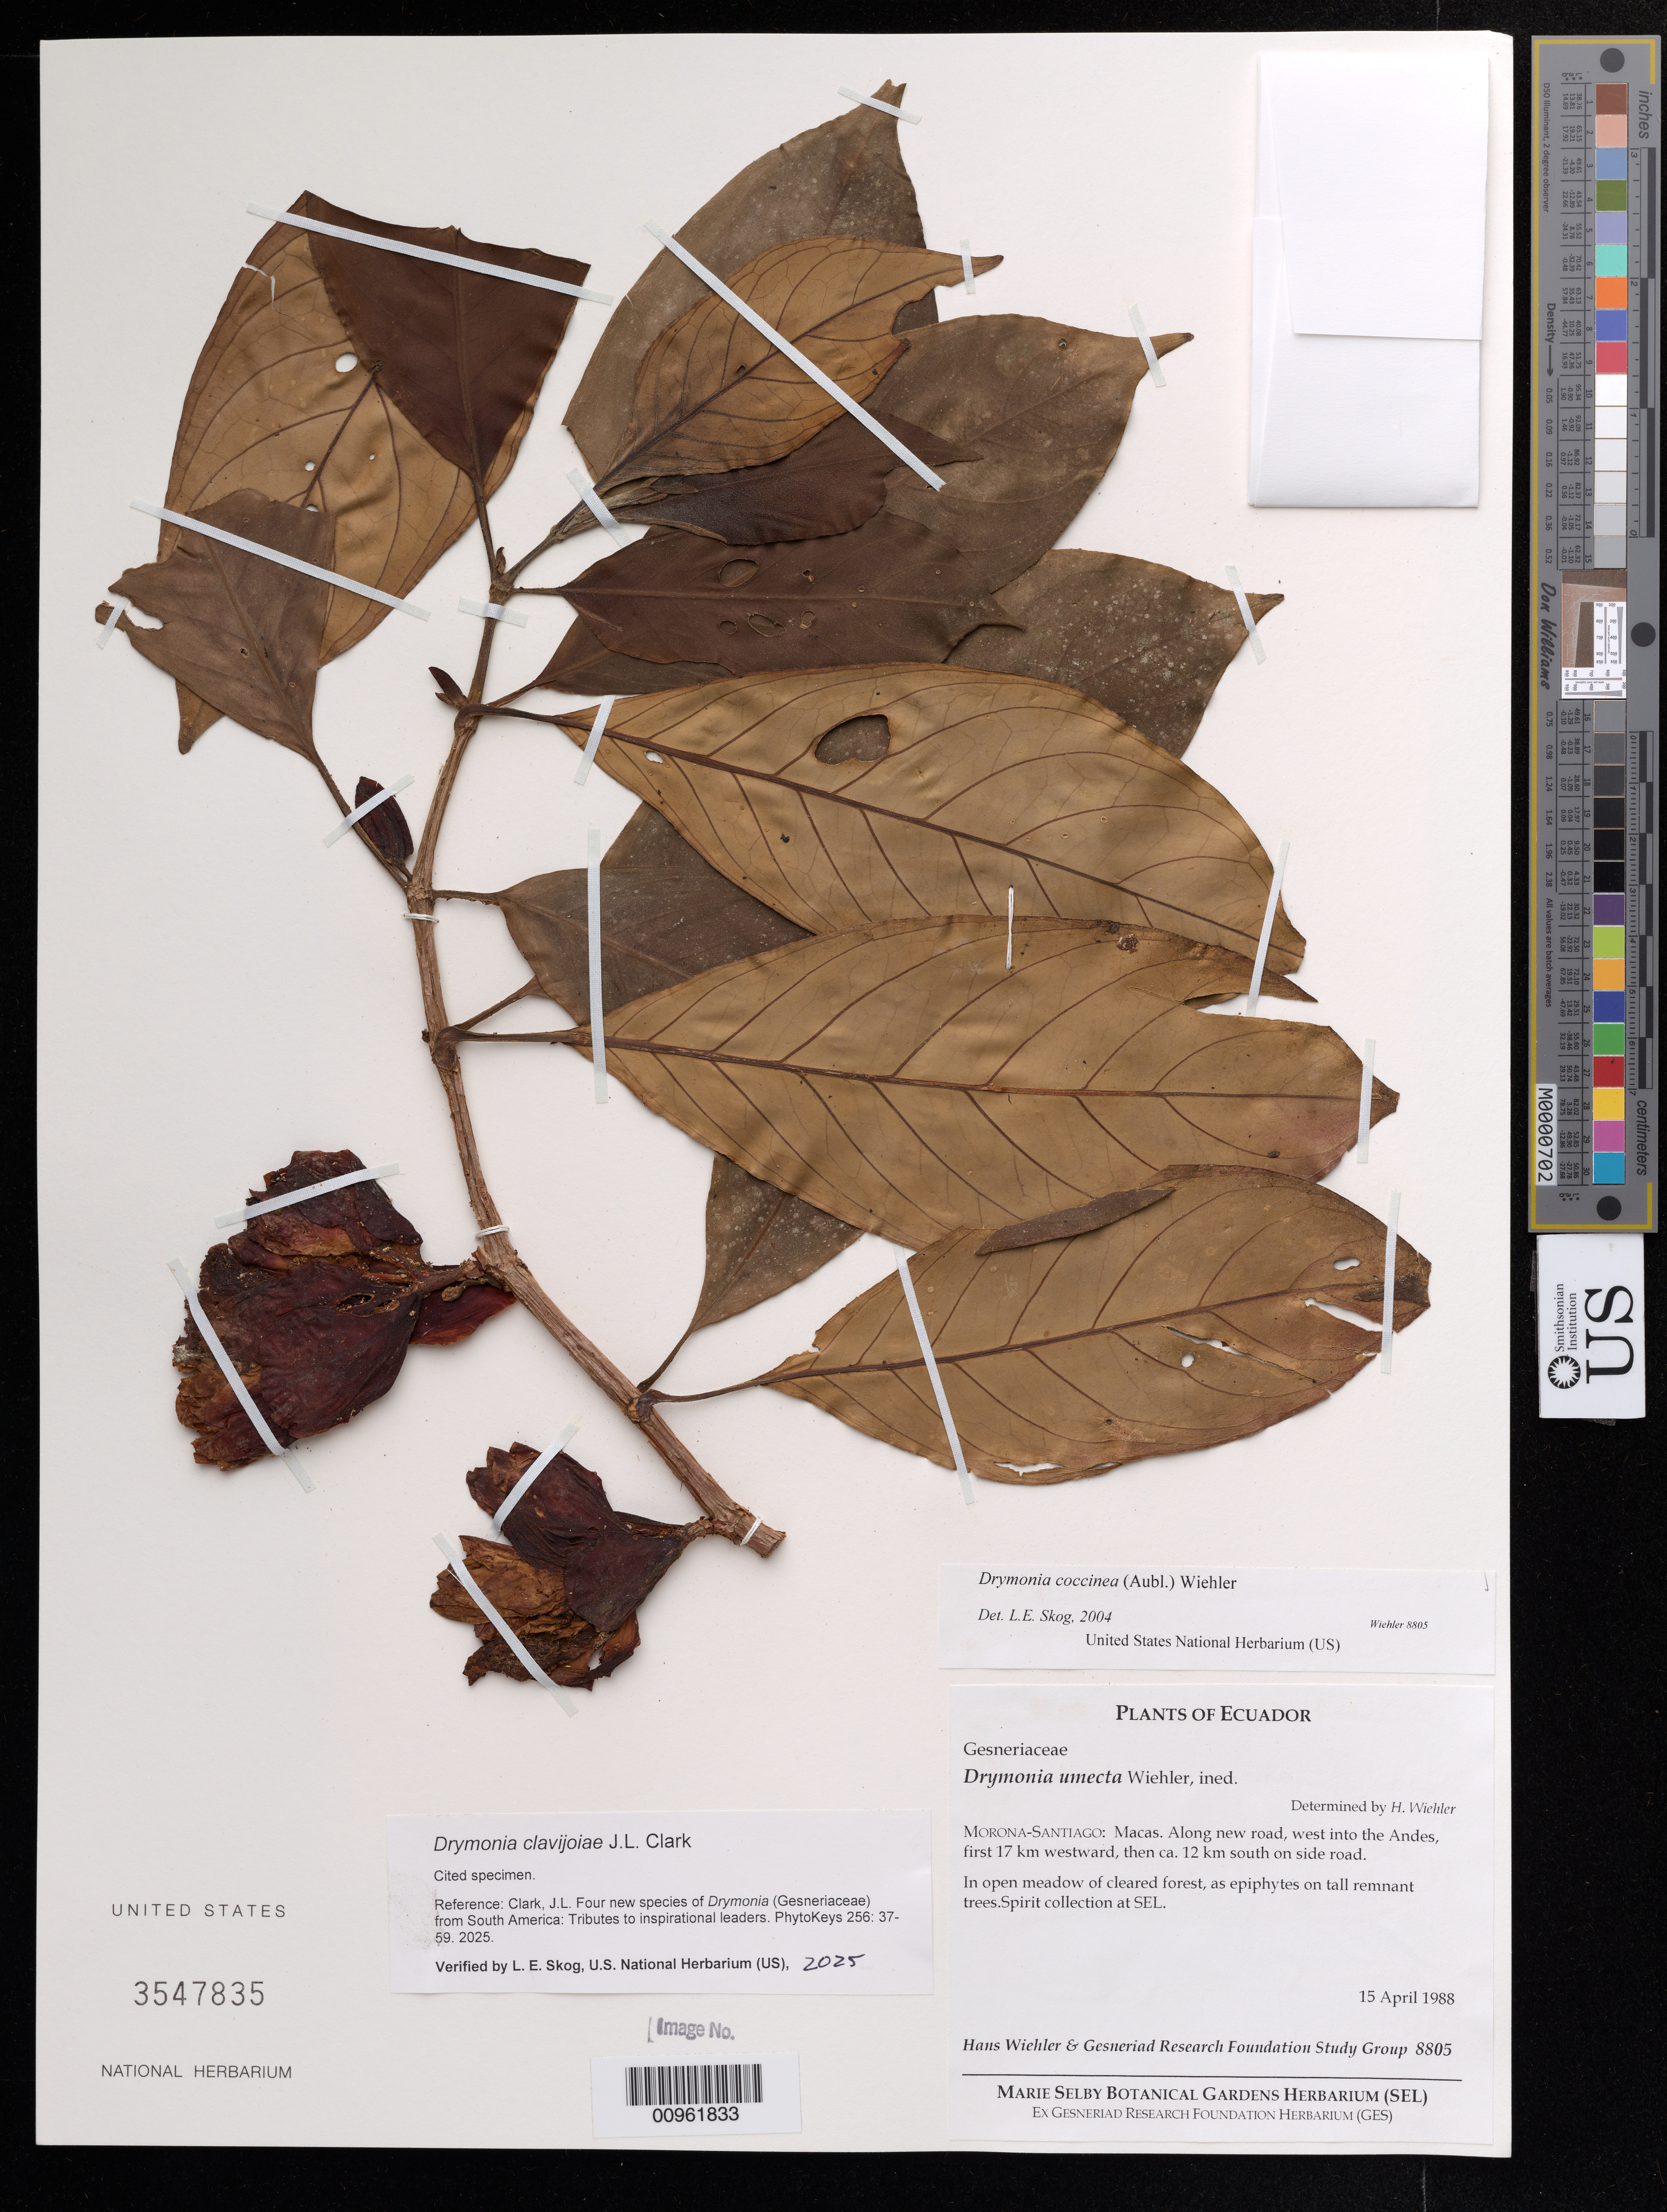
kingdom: Plantae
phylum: Tracheophyta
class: Magnoliopsida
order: Lamiales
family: Gesneriaceae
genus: Drymonia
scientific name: Drymonia clavijoiae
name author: J.L. Clark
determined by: Skog, Laurence E.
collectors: H. J. Wiehler & GRF Study Group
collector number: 8805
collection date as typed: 15 Apr 1988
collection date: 1988-04-15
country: Ecuador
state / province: Morona-Santiago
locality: Morona-Santiago: Macas, along new road, west into the Andes, first 17 km westward, then ca. 12 km south on side road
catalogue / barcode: US 3547835